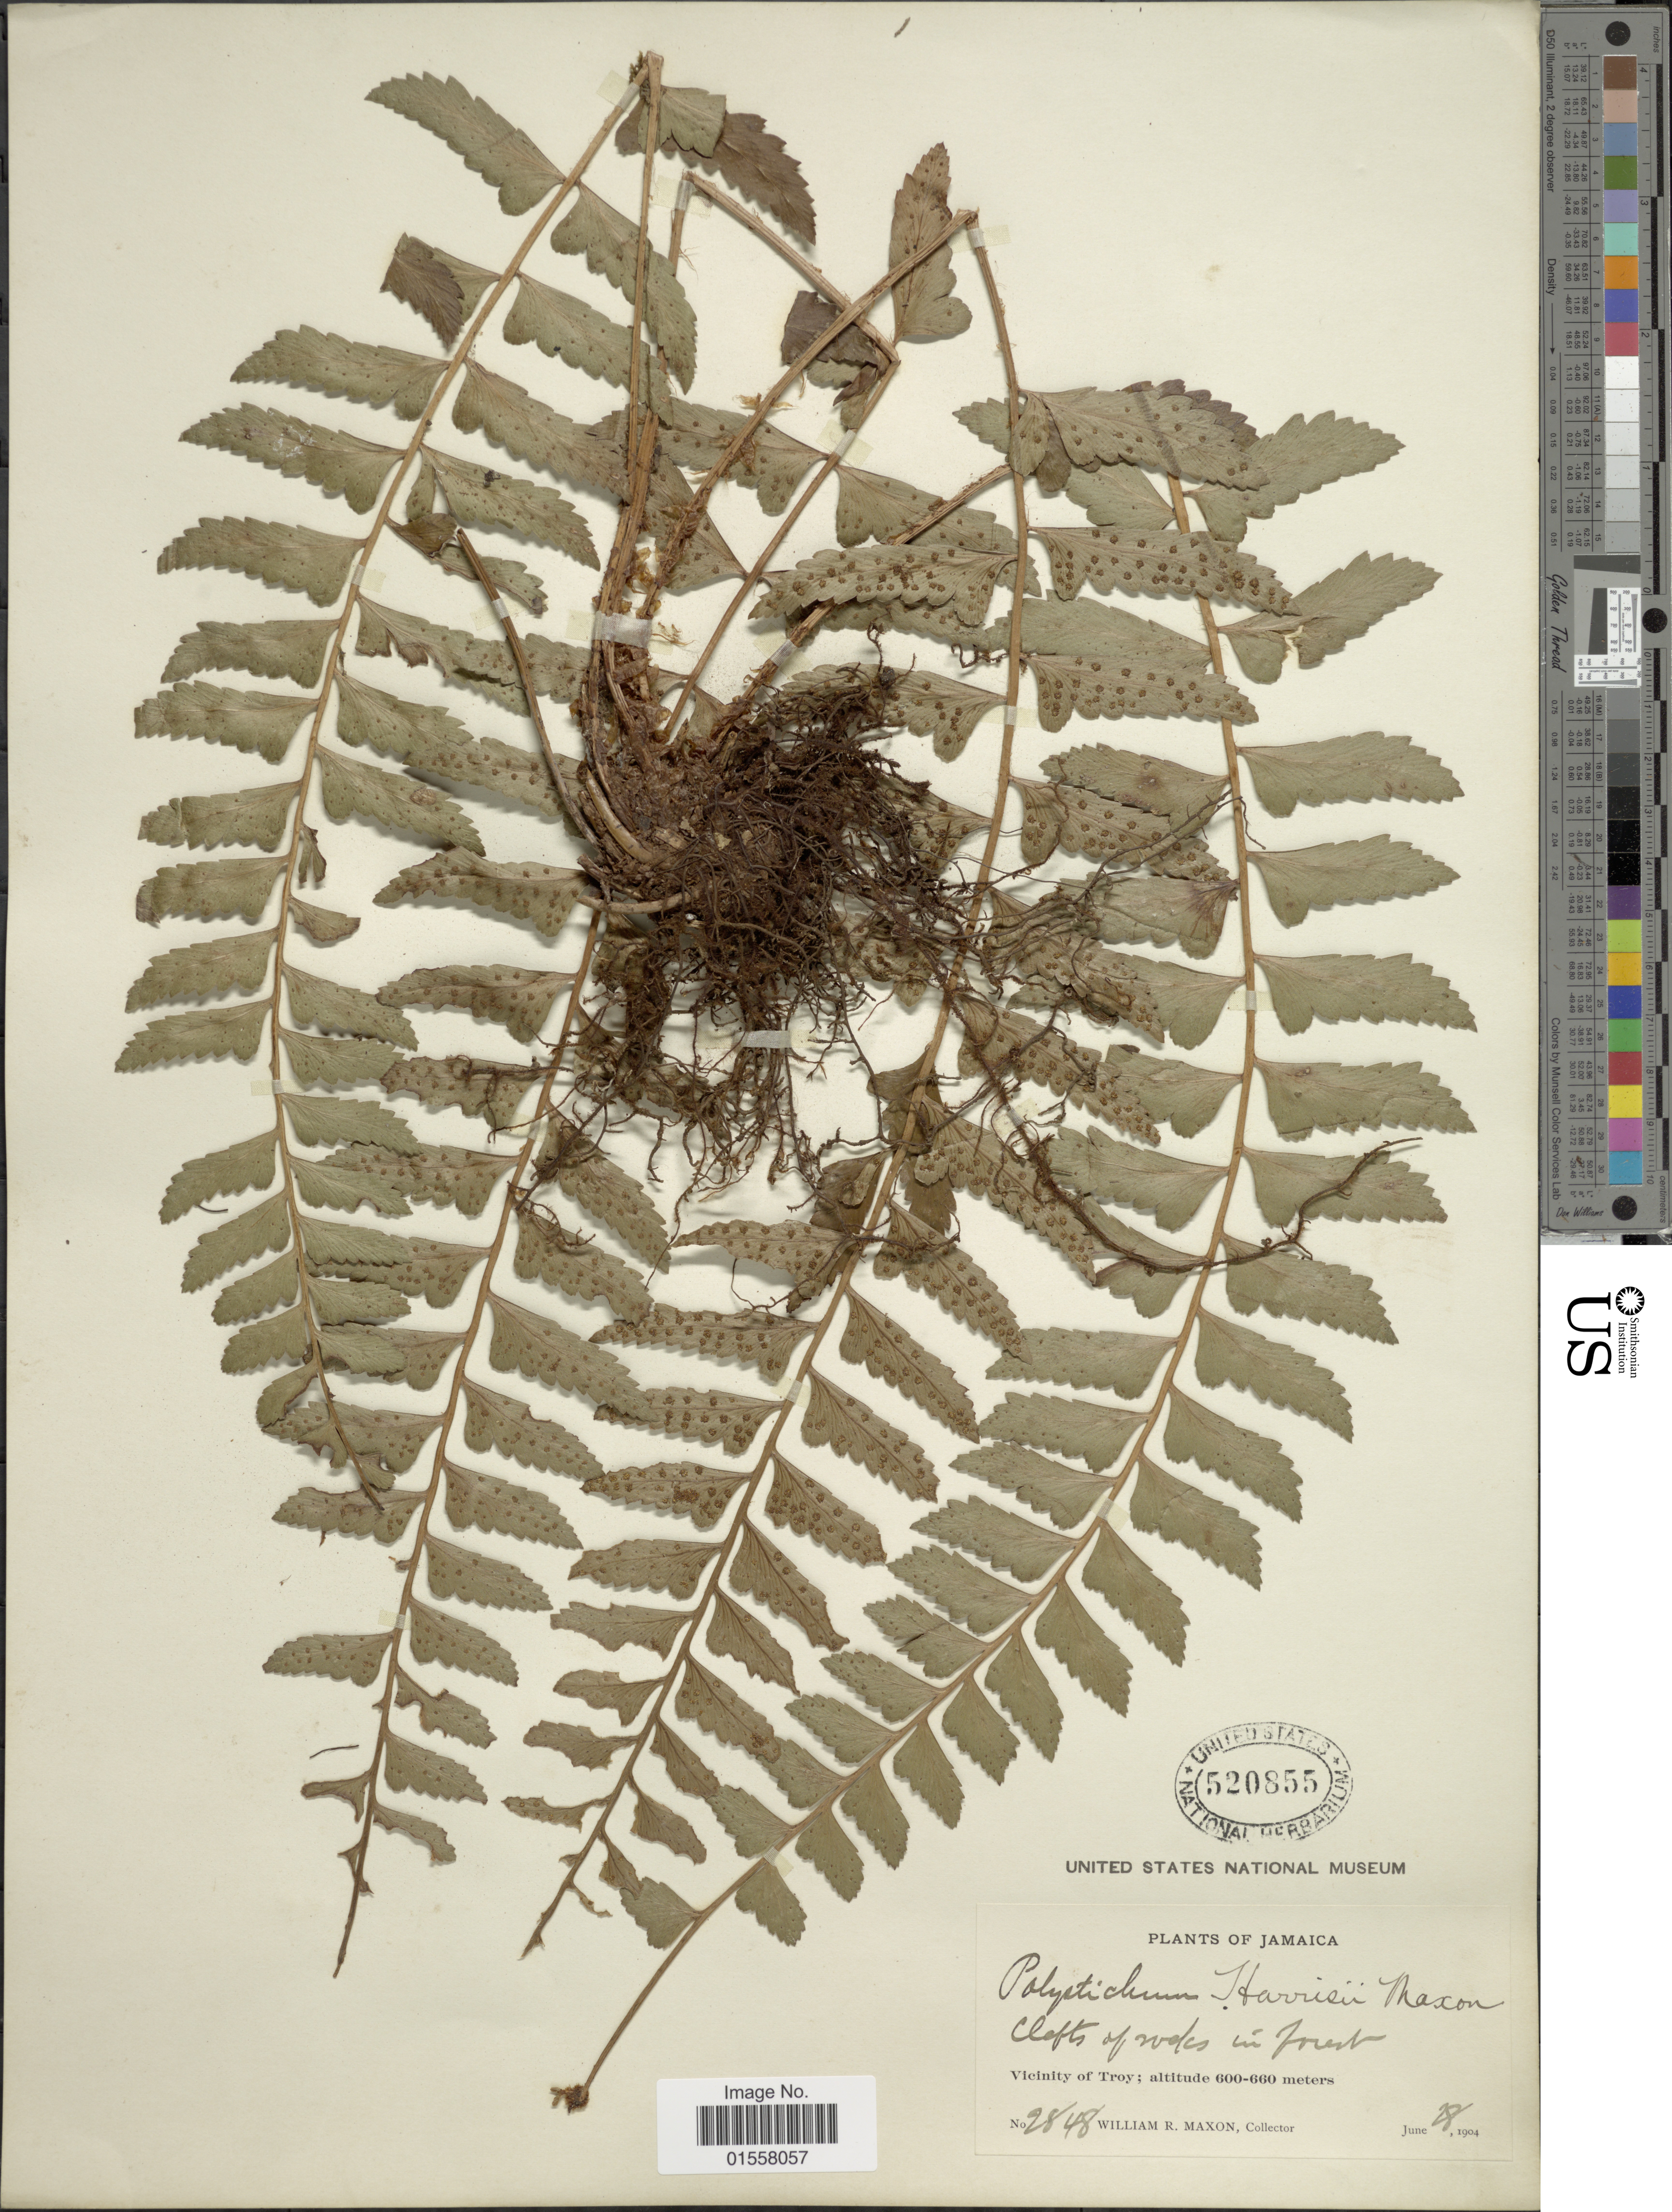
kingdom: Plantae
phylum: Tracheophyta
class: Polypodiopsida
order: Polypodiales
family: Dryopteridaceae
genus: Polystichum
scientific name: Polystichum harrisii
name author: Maxon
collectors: W. R. Maxon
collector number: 2848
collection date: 1904-06-28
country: Jamaica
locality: Vicinity of Troy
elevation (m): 600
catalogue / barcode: US 520855